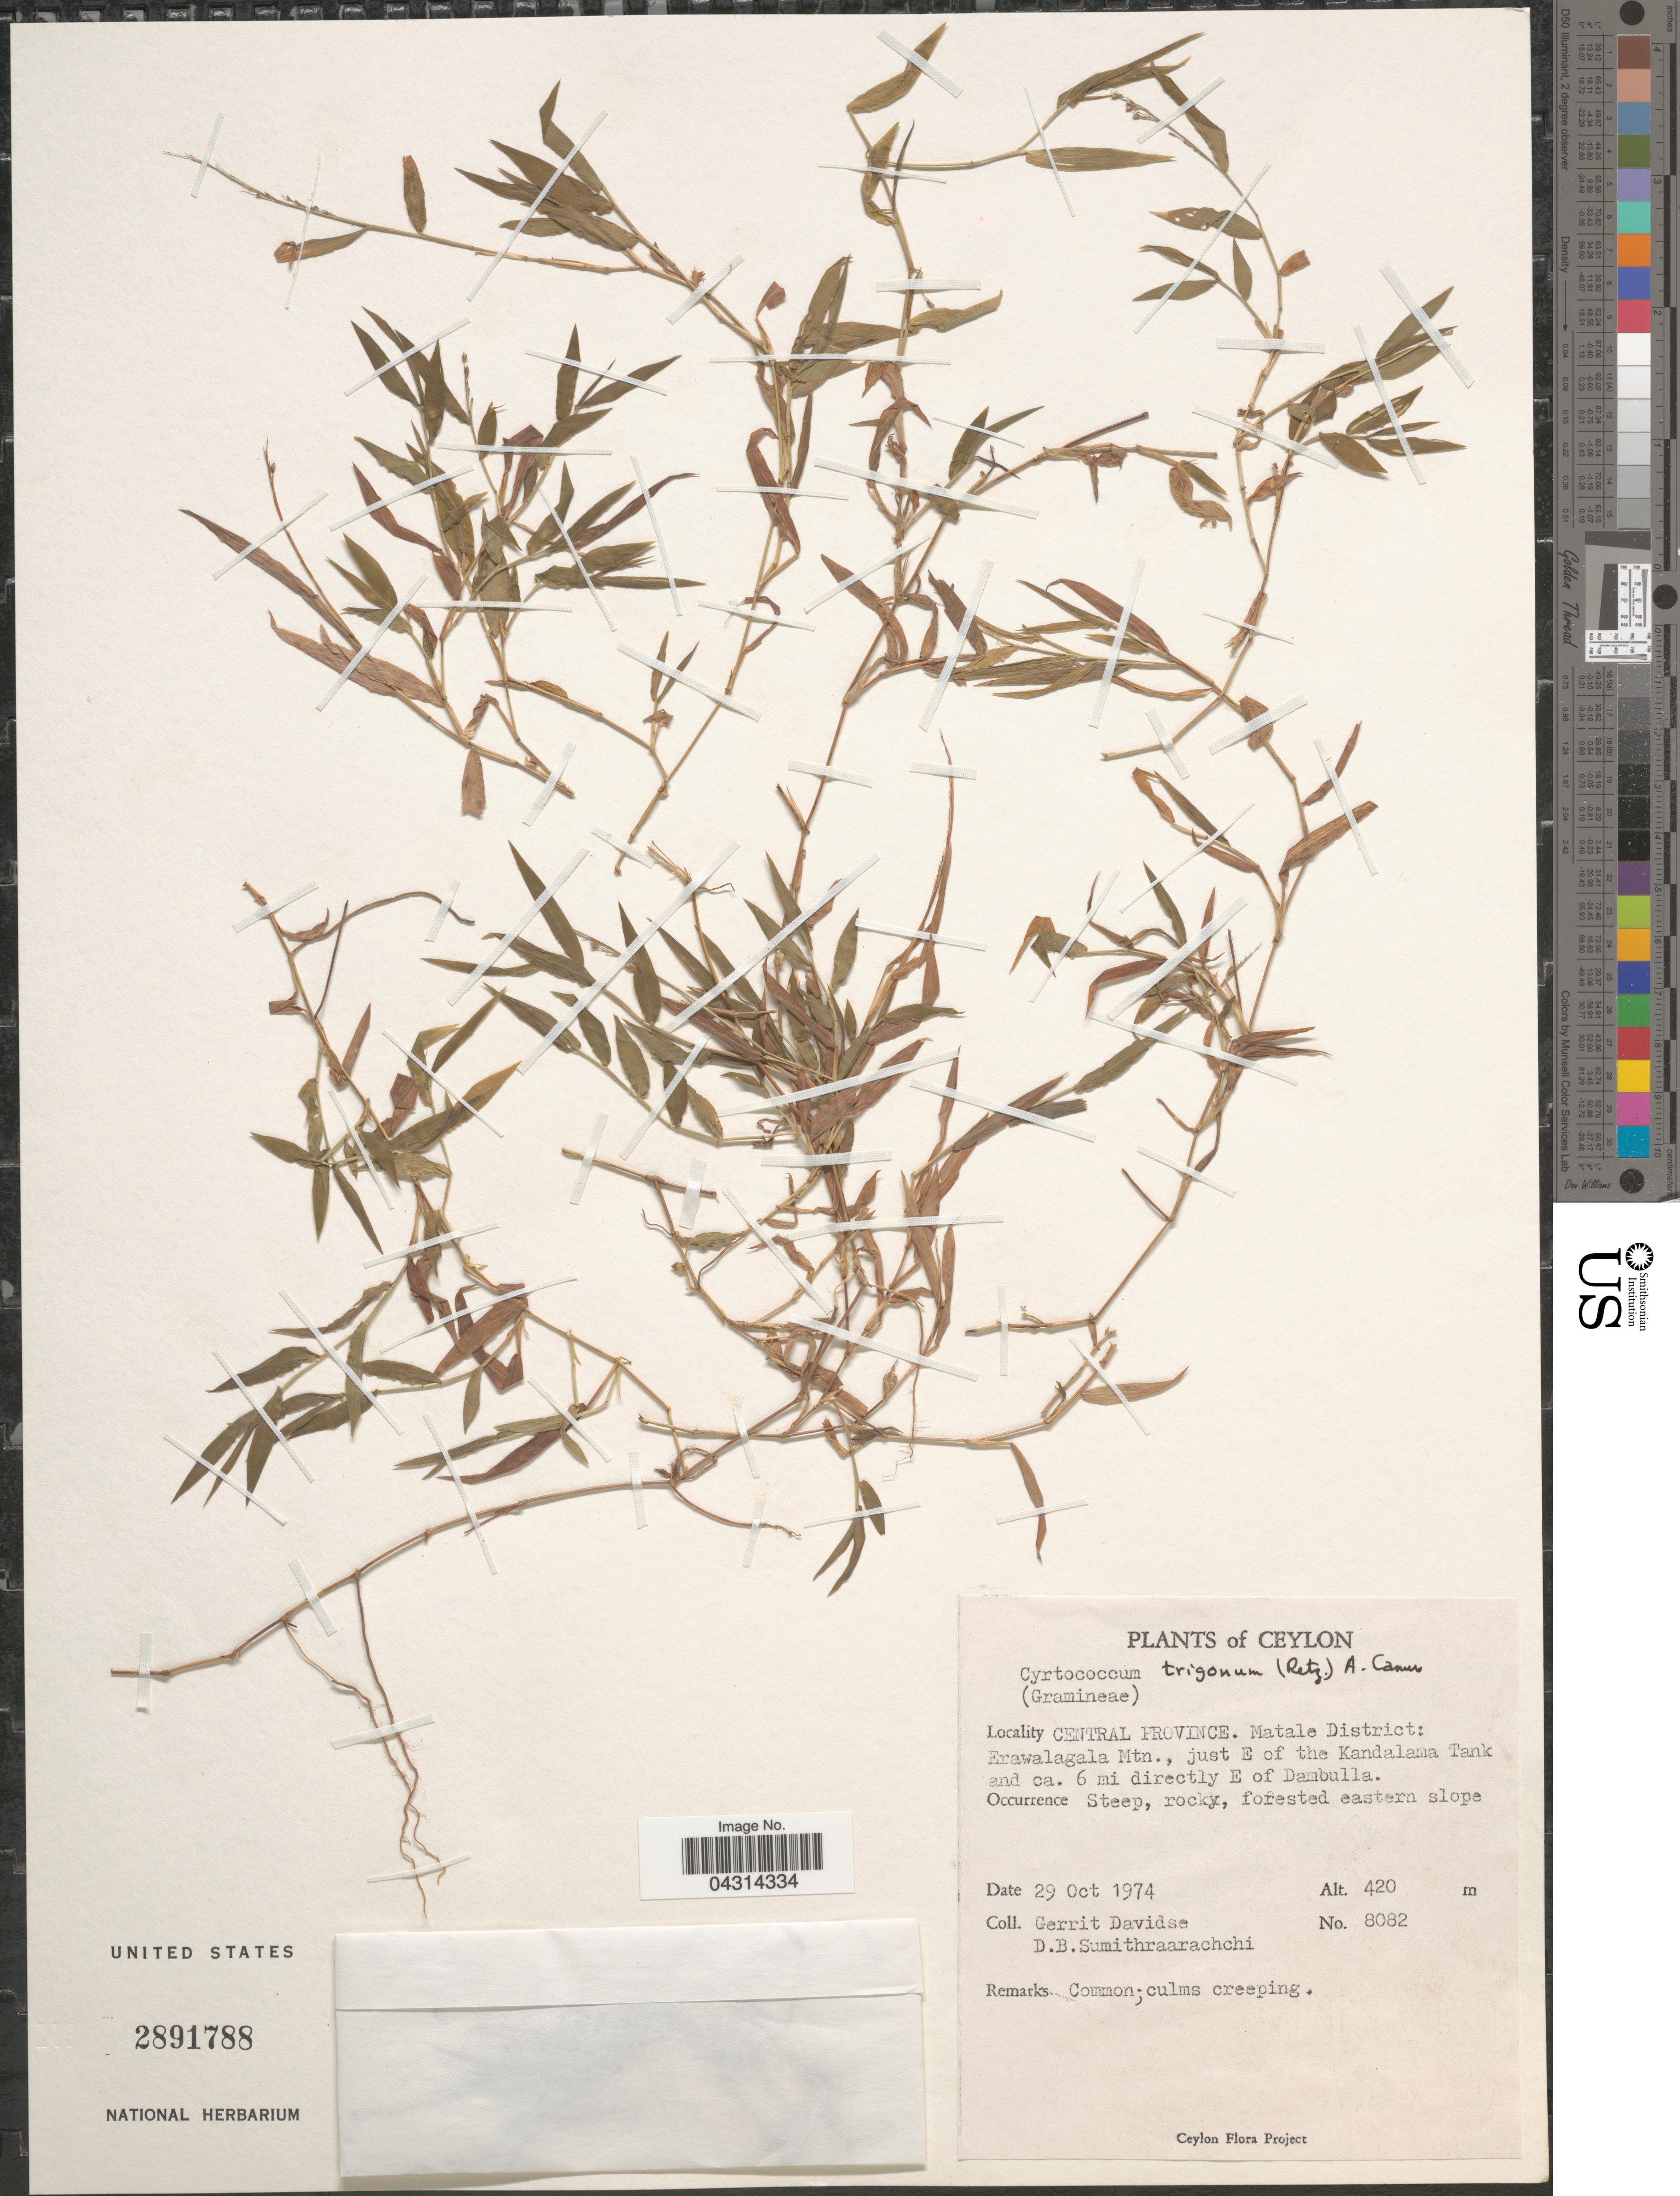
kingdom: Plantae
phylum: Tracheophyta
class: Liliopsida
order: Poales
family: Poaceae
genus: Cyrtococcum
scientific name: Cyrtococcum trigonum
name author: (Retz.) A. Camus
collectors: G. Davidse & D. B. Sumithraarachchi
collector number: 8082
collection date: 1974-10-29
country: Sri Lanka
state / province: Central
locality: Ceylon. Matale District: Erawalagala Mtn., just E of the Kandalama Tank and ca. 6 mi directly E of Dambulla. Steep, rocky, forested eastern slope.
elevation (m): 420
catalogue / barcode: US 2891788